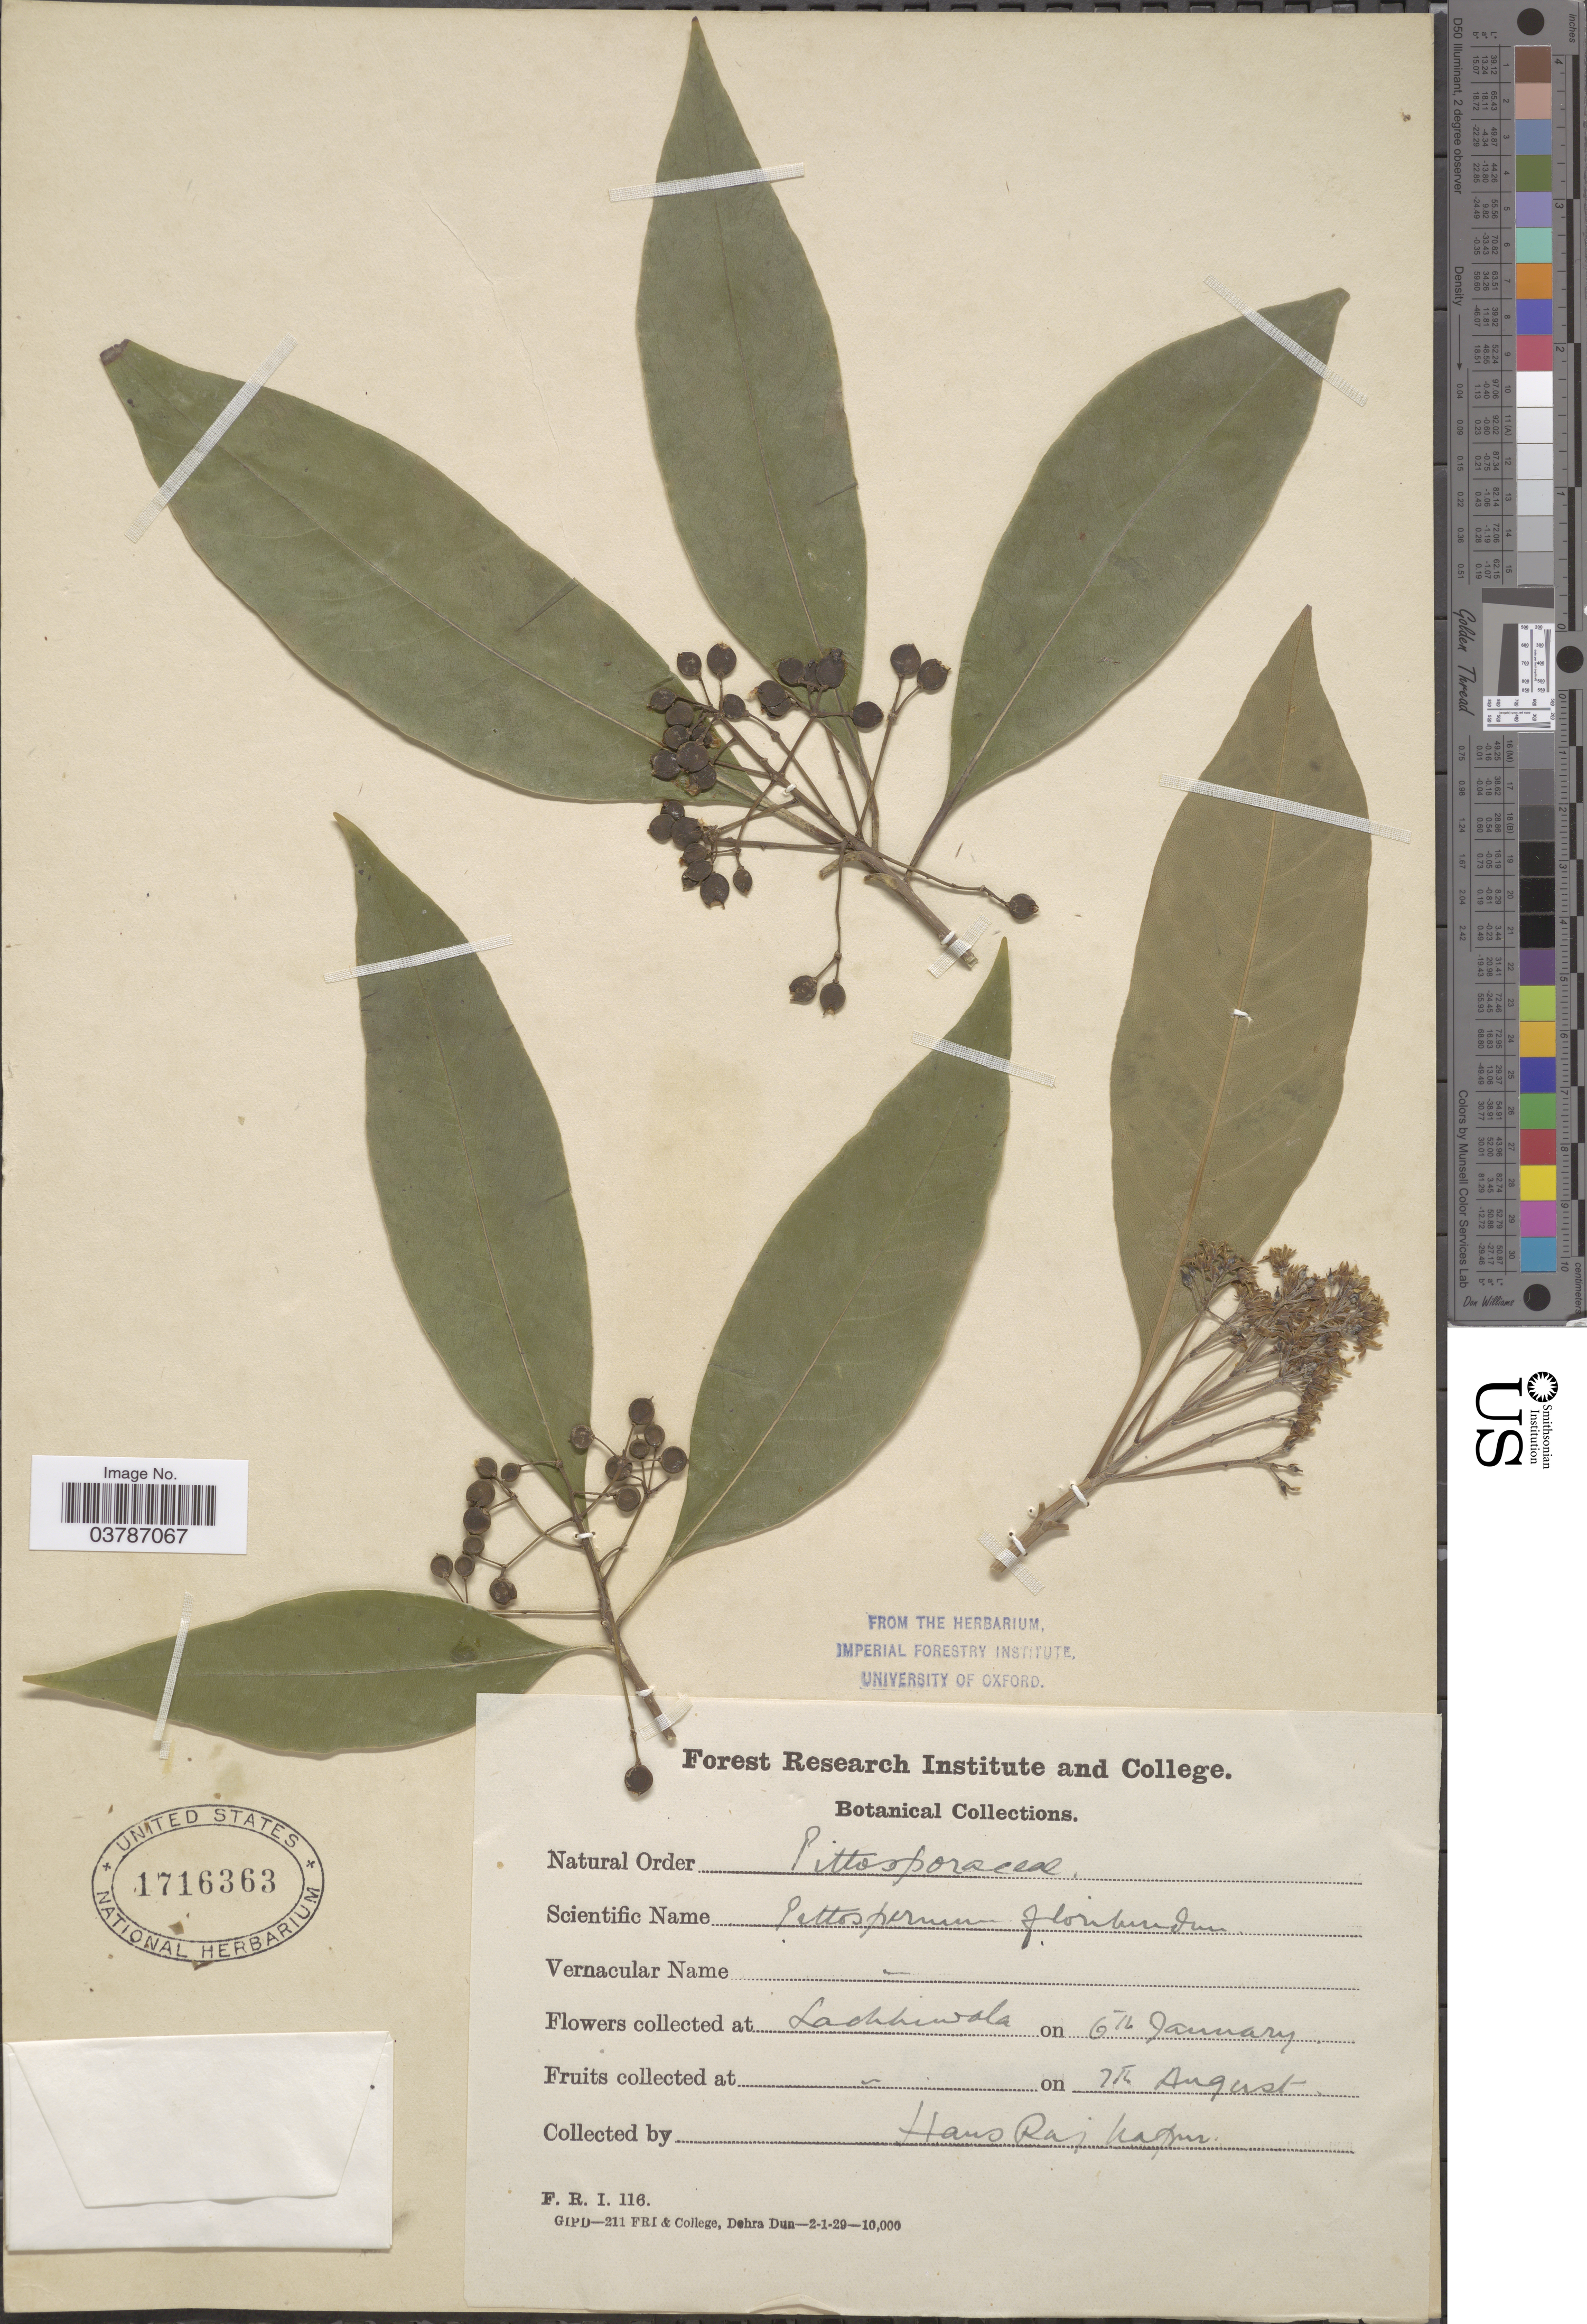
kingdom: Plantae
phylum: Tracheophyta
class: Magnoliopsida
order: Apiales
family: Pittosporaceae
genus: Pittosporum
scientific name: Pittosporum floribundum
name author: Wight & Arn.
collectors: H. Kapur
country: India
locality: Lachhiwala.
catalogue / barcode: US 1716363